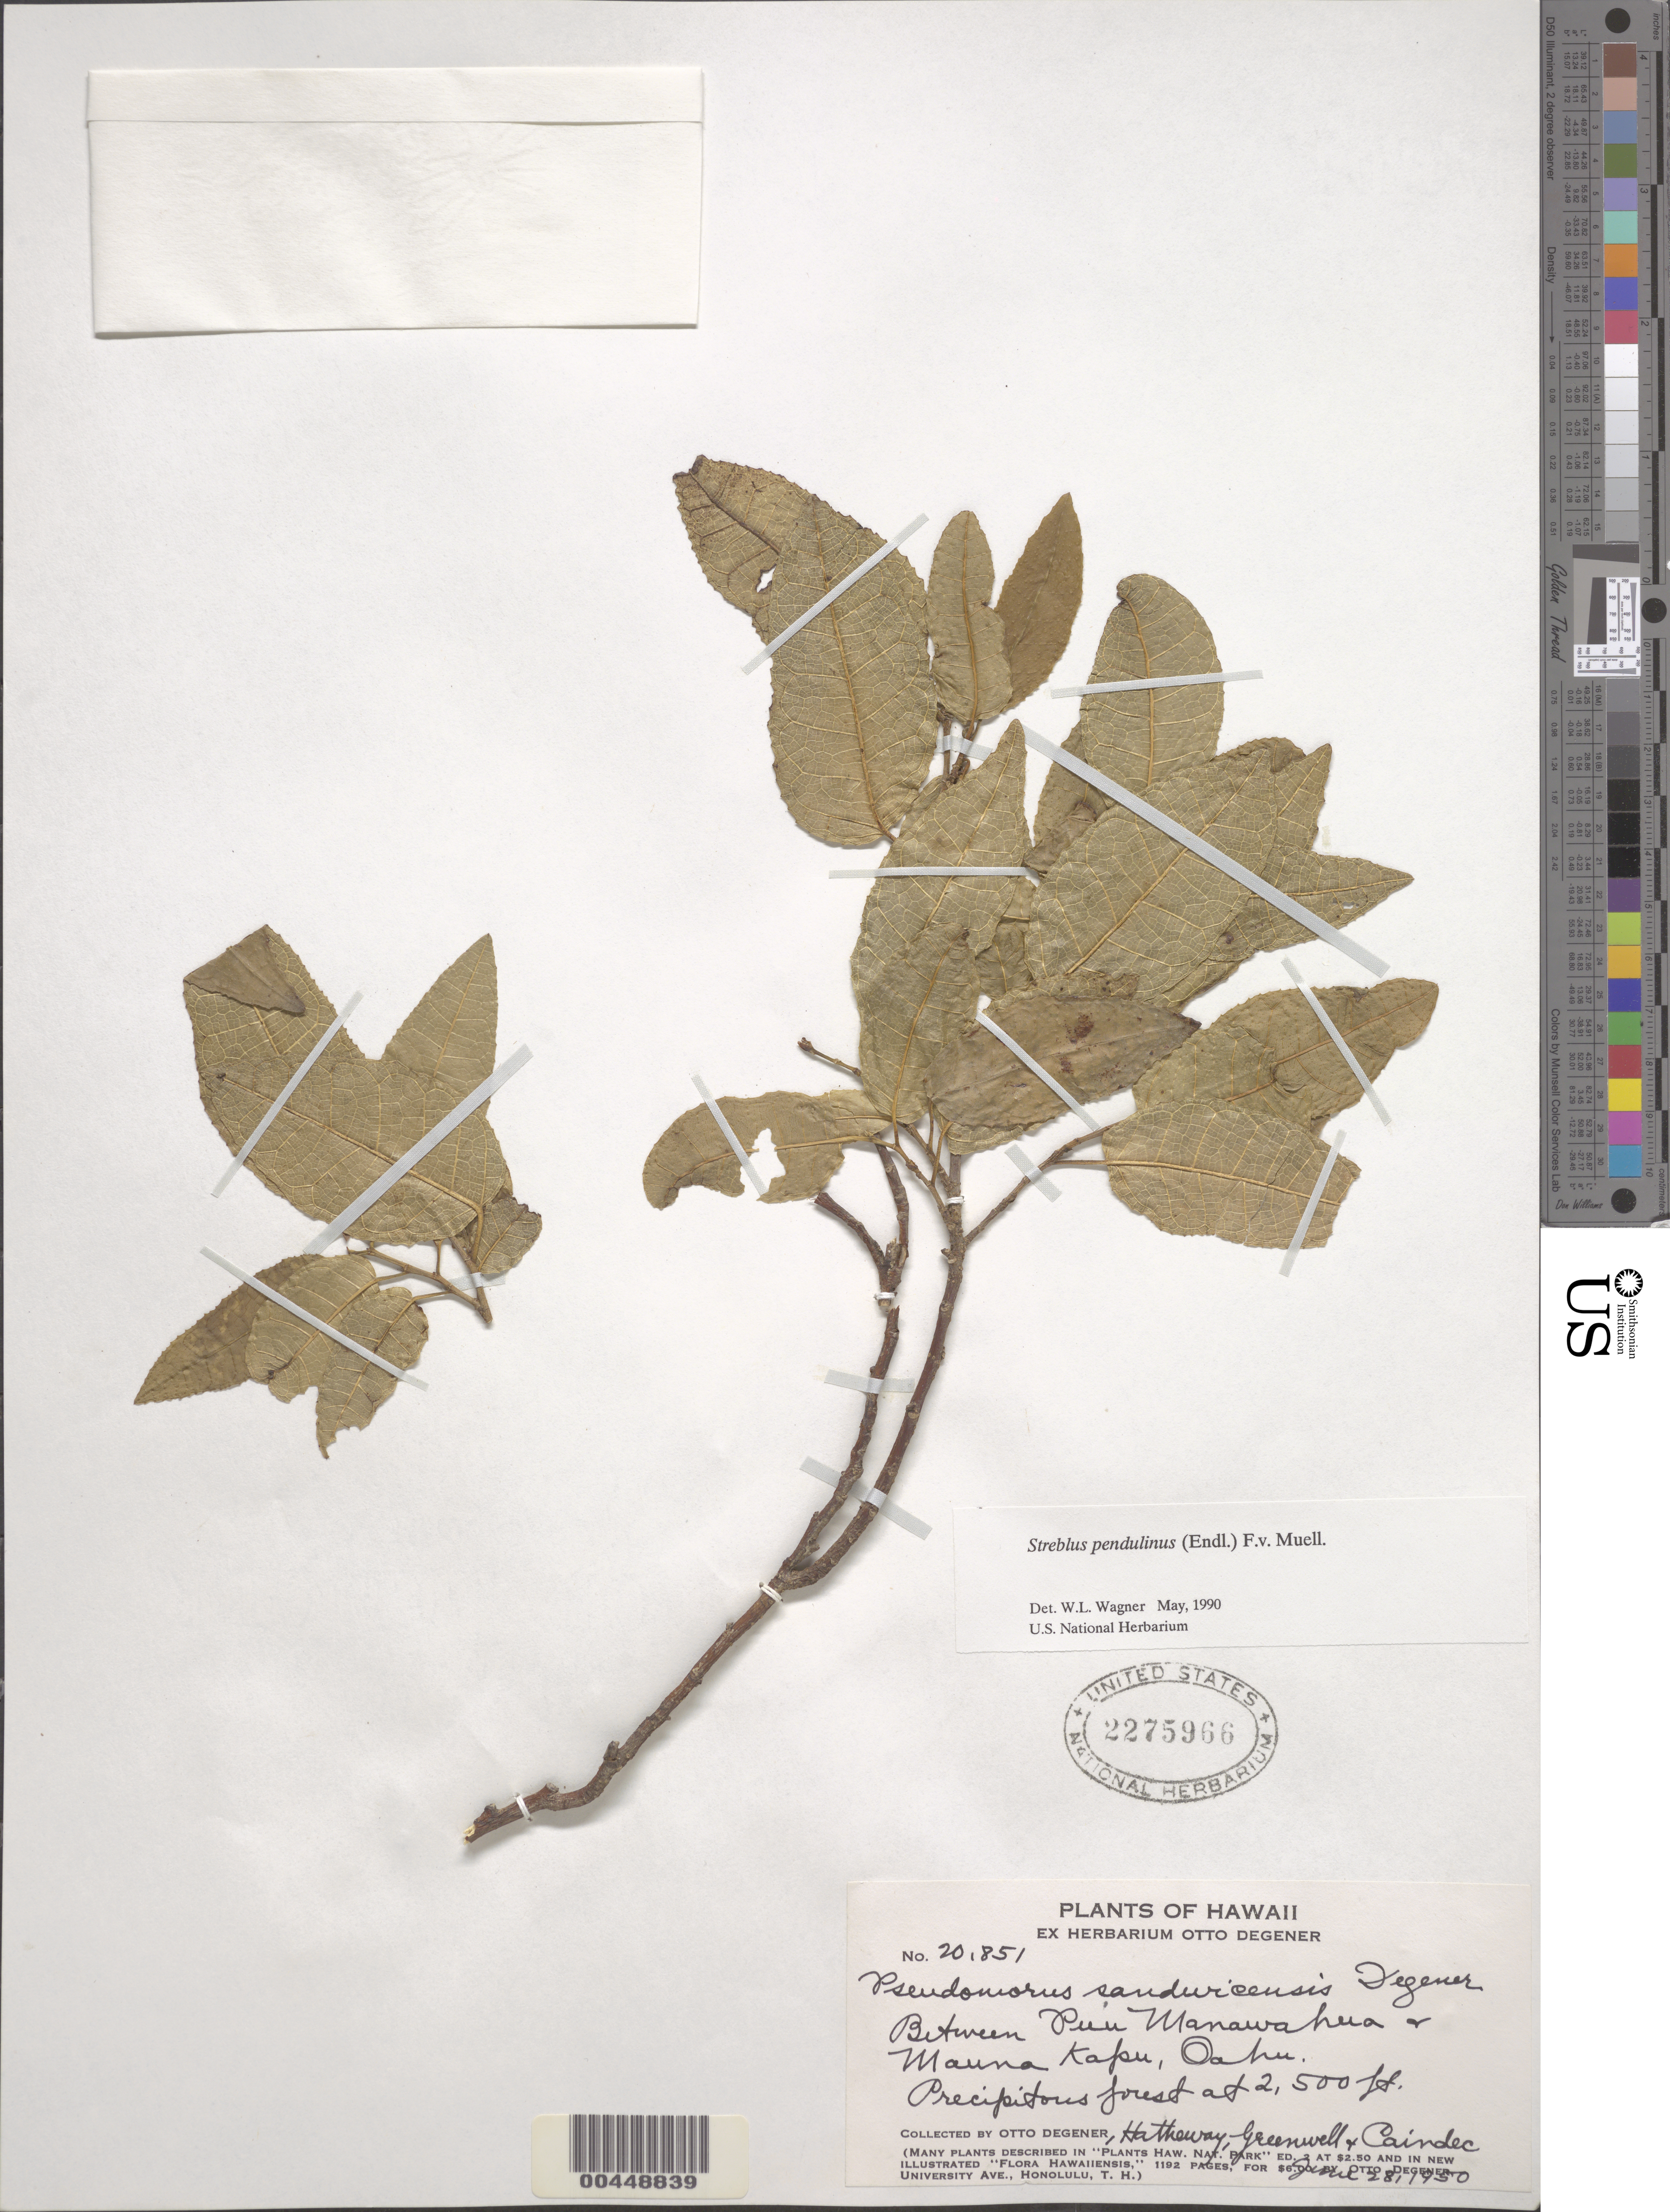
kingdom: Plantae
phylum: Tracheophyta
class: Magnoliopsida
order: Rosales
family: Moraceae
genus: Paratrophis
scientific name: Paratrophis pendulina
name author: (Endl.) E. M. Gardner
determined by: Wagner, W. L., (BOT), Smithsonian Institution - National Museum of Natural History (UNITED STATES)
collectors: O. Degener, -- Hatheway, -. Greenwell & Caindec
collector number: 20851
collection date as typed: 28 Jun 1950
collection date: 1950-06-28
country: United States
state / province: Hawaii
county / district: Honolulu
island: Oahu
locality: Between Puu Manawahua and Mauna Kapa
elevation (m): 762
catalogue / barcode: US 2275966